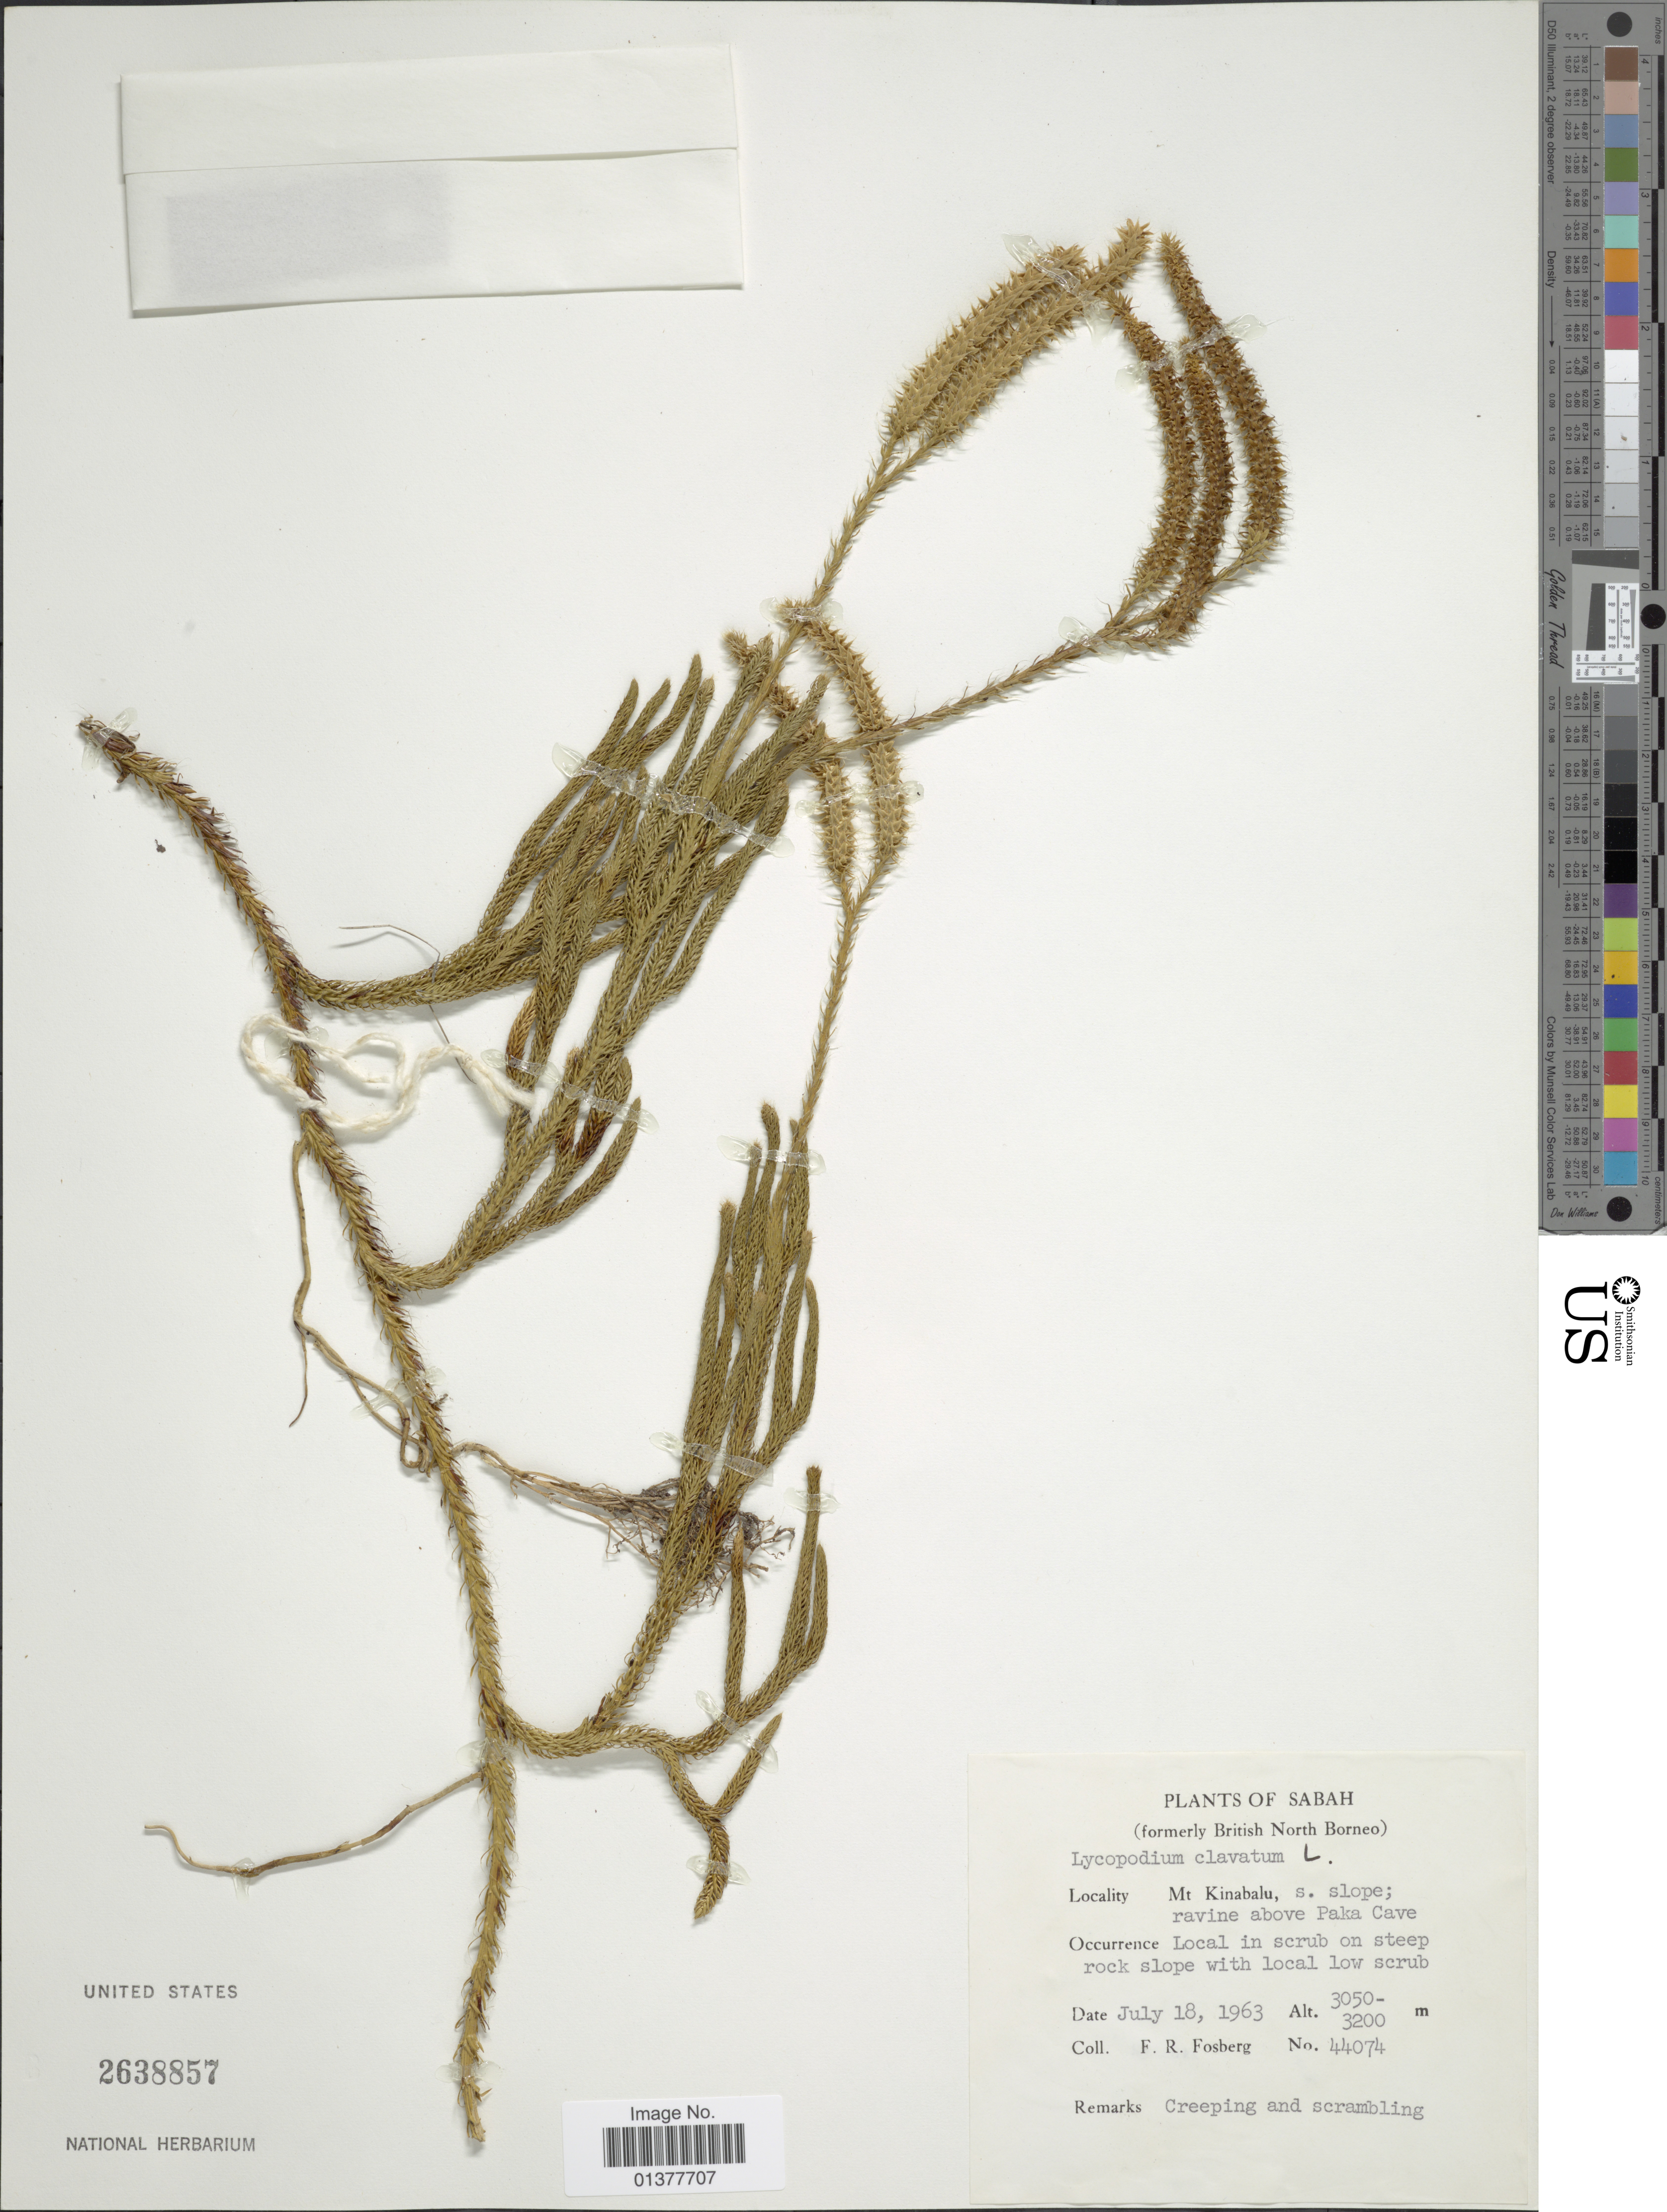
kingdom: Plantae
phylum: Tracheophyta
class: Lycopodiopsida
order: Lycopodiales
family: Lycopodiaceae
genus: Lycopodium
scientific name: Lycopodium clavatum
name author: L.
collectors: F. R. Fosberg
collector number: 44074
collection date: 1963-07-18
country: Malaysia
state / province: Sabah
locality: Mt. Kinabalu, S. slope; ravince above Paka Cave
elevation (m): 3050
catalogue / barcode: US 2638857